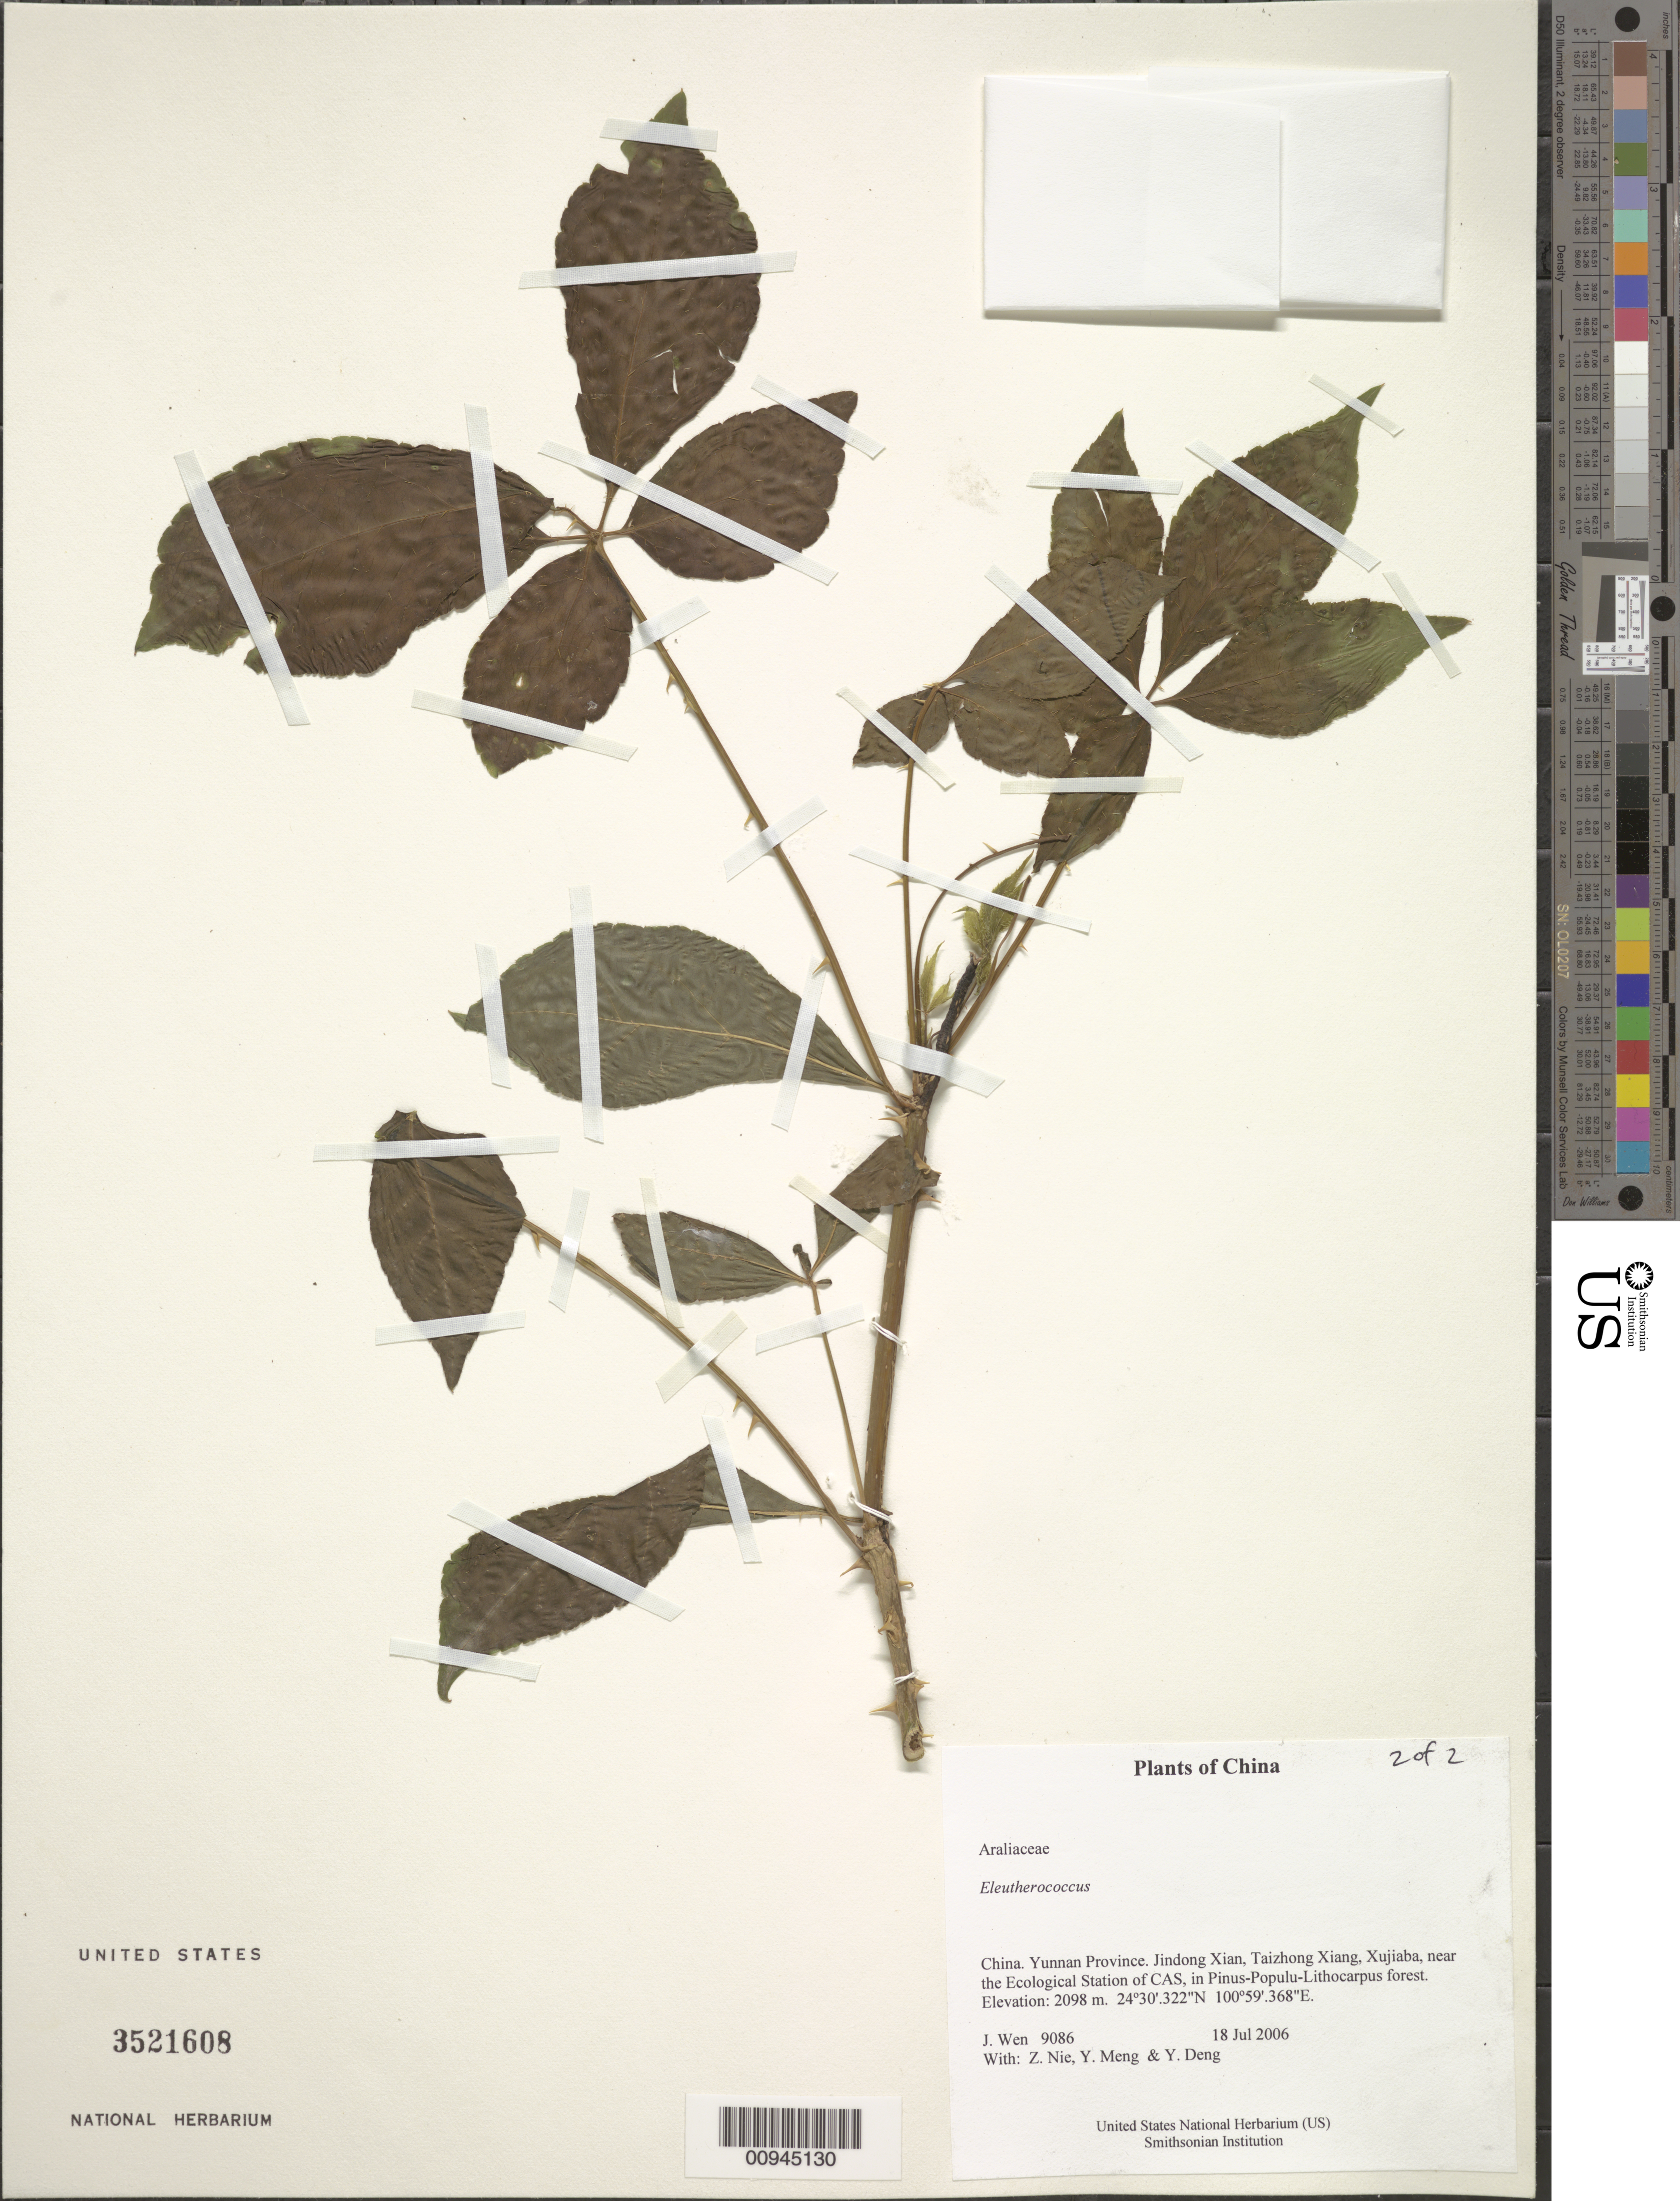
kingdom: Plantae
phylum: Tracheophyta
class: Magnoliopsida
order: Apiales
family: Araliaceae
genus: Eleutherococcus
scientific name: Eleutherococcus sp.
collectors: J. Wen, Z. Nie, Y. Meng & Y. Deng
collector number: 9086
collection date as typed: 18 Jul 2006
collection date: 2006-07-18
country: China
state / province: Yunnan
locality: Yunnan Province. Jindong Xian, Taizhong Xiang, Xujiaba, near the Ecological Station of CAS, in Pinus-Populu-Lithocarpus forest.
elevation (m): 2098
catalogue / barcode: US 3521608